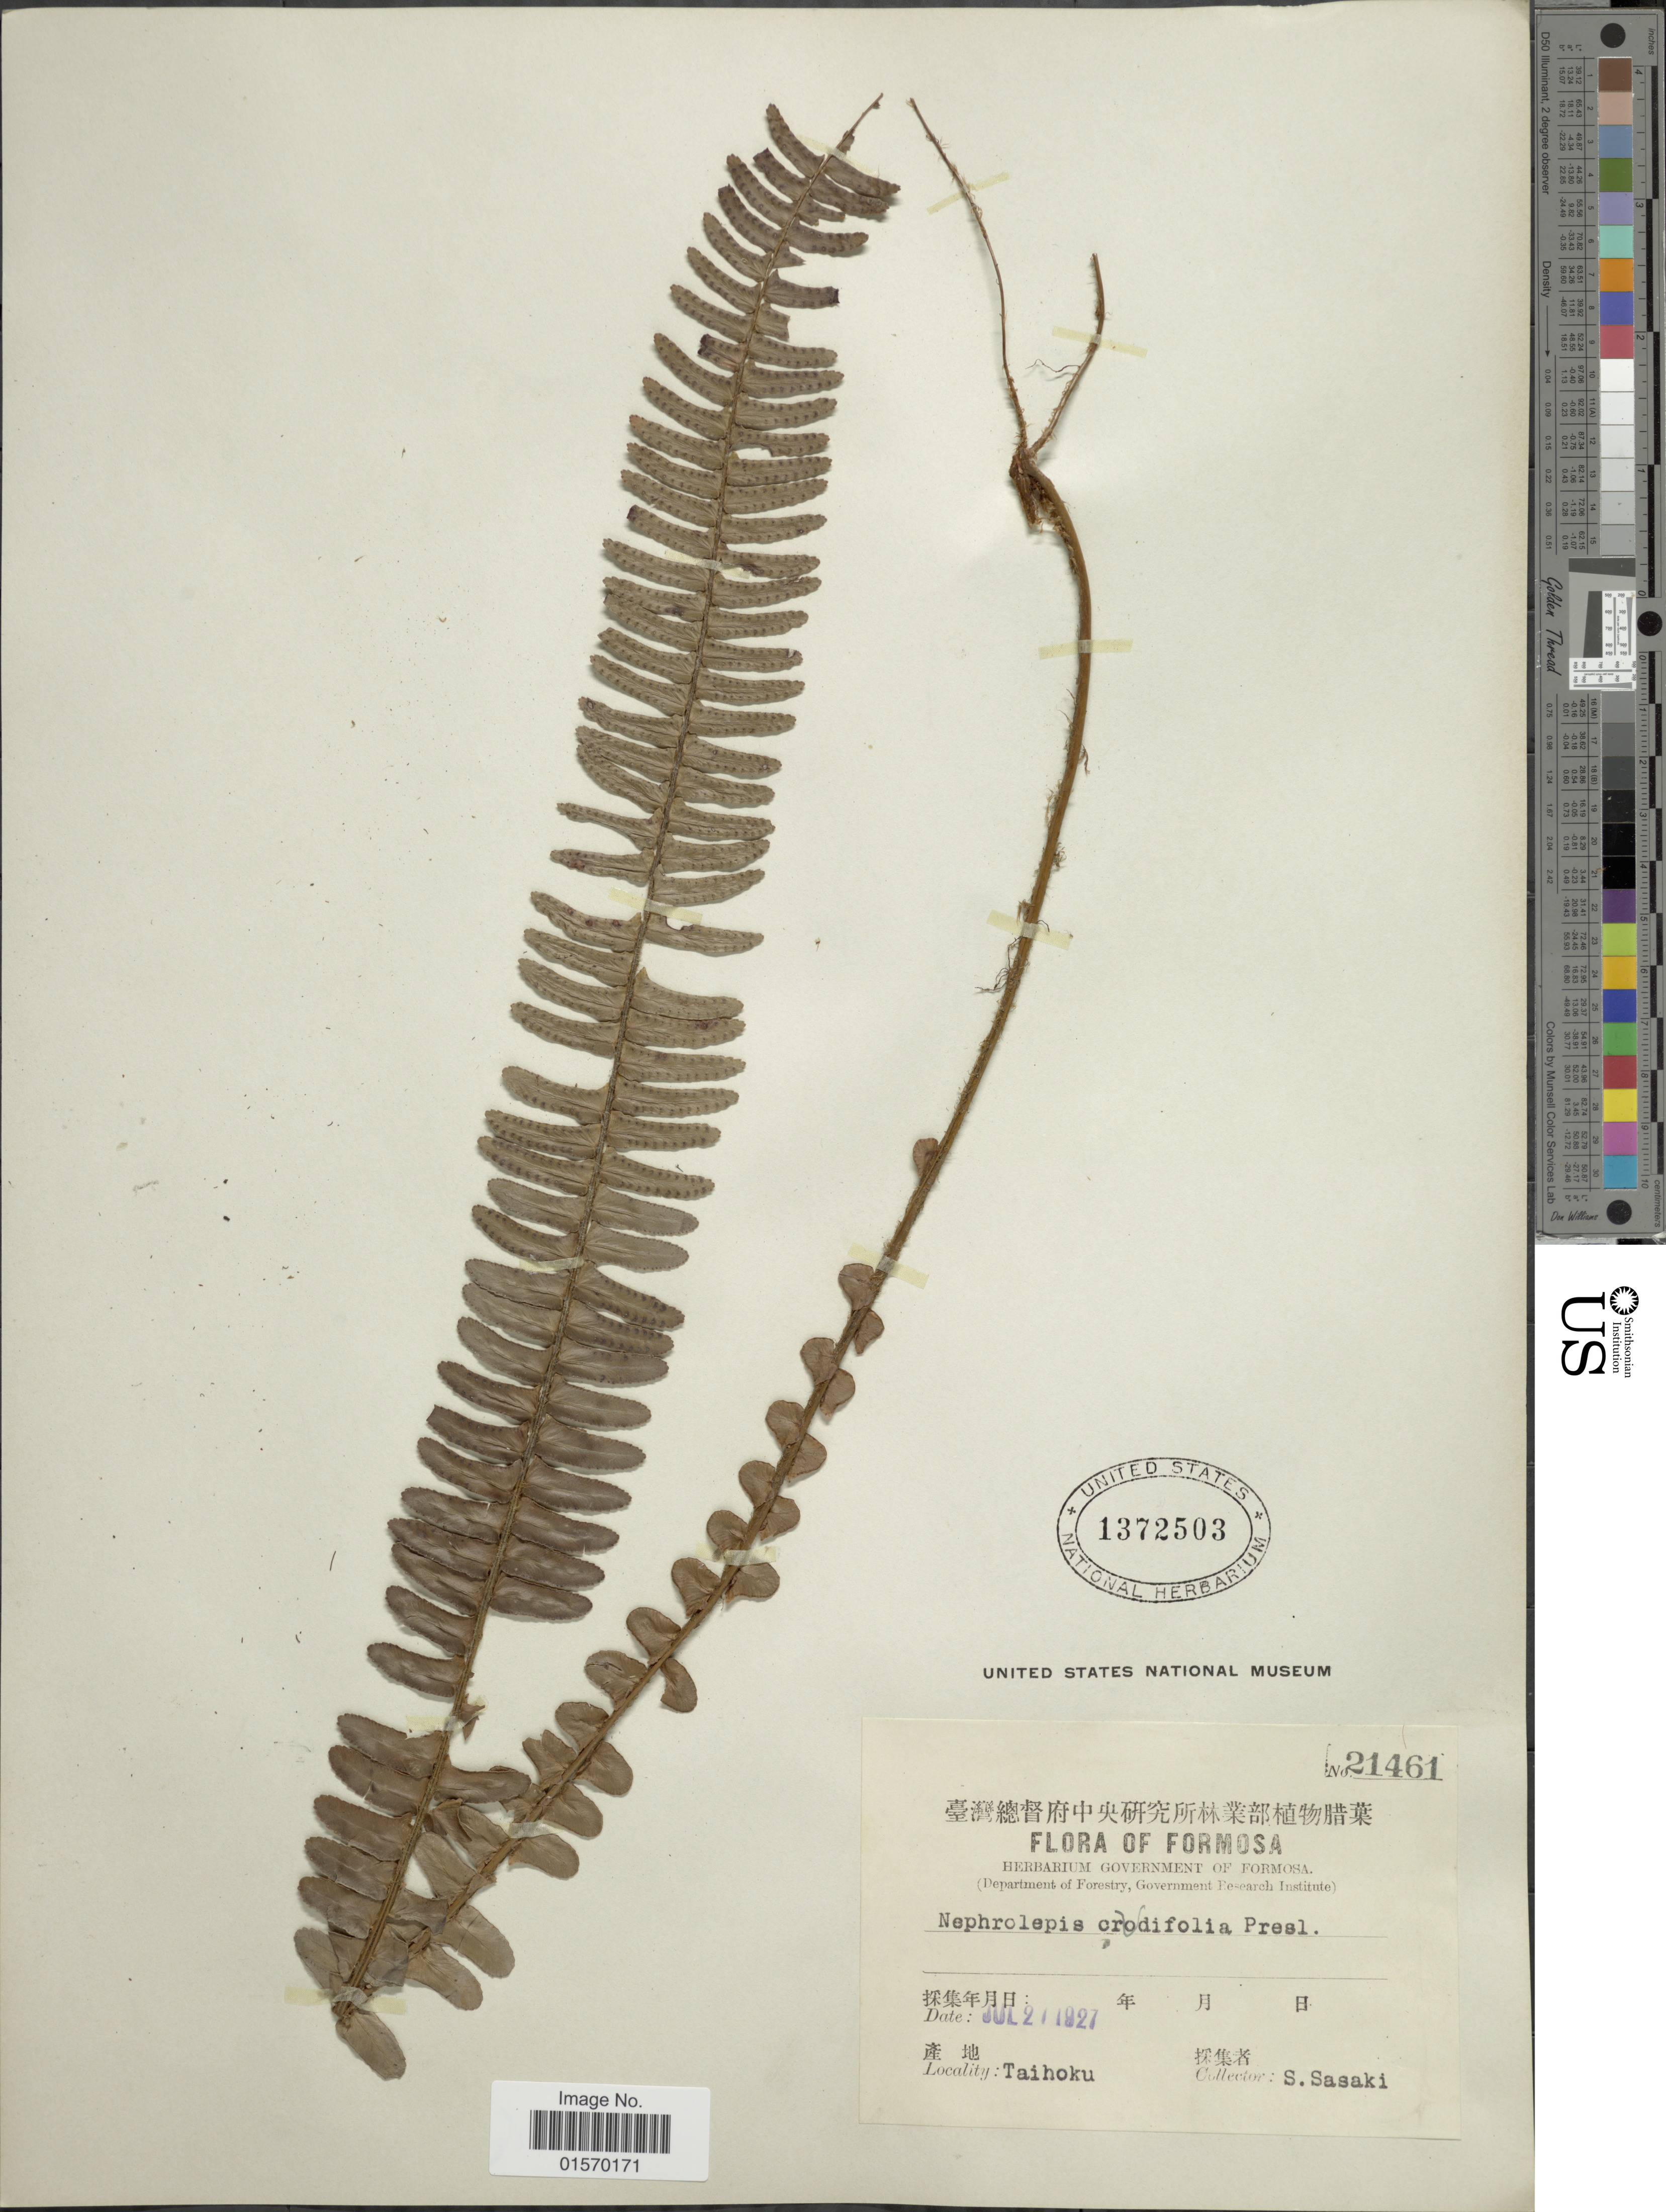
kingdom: Plantae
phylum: Tracheophyta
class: Polypodiopsida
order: Polypodiales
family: Nephrolepidaceae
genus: Nephrolepis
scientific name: Nephrolepis cordifolia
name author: (L.) C. Presl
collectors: S. Sasaki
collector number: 21461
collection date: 1927-07-02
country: Taiwan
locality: Formosa. Taihoku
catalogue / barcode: US 1372503